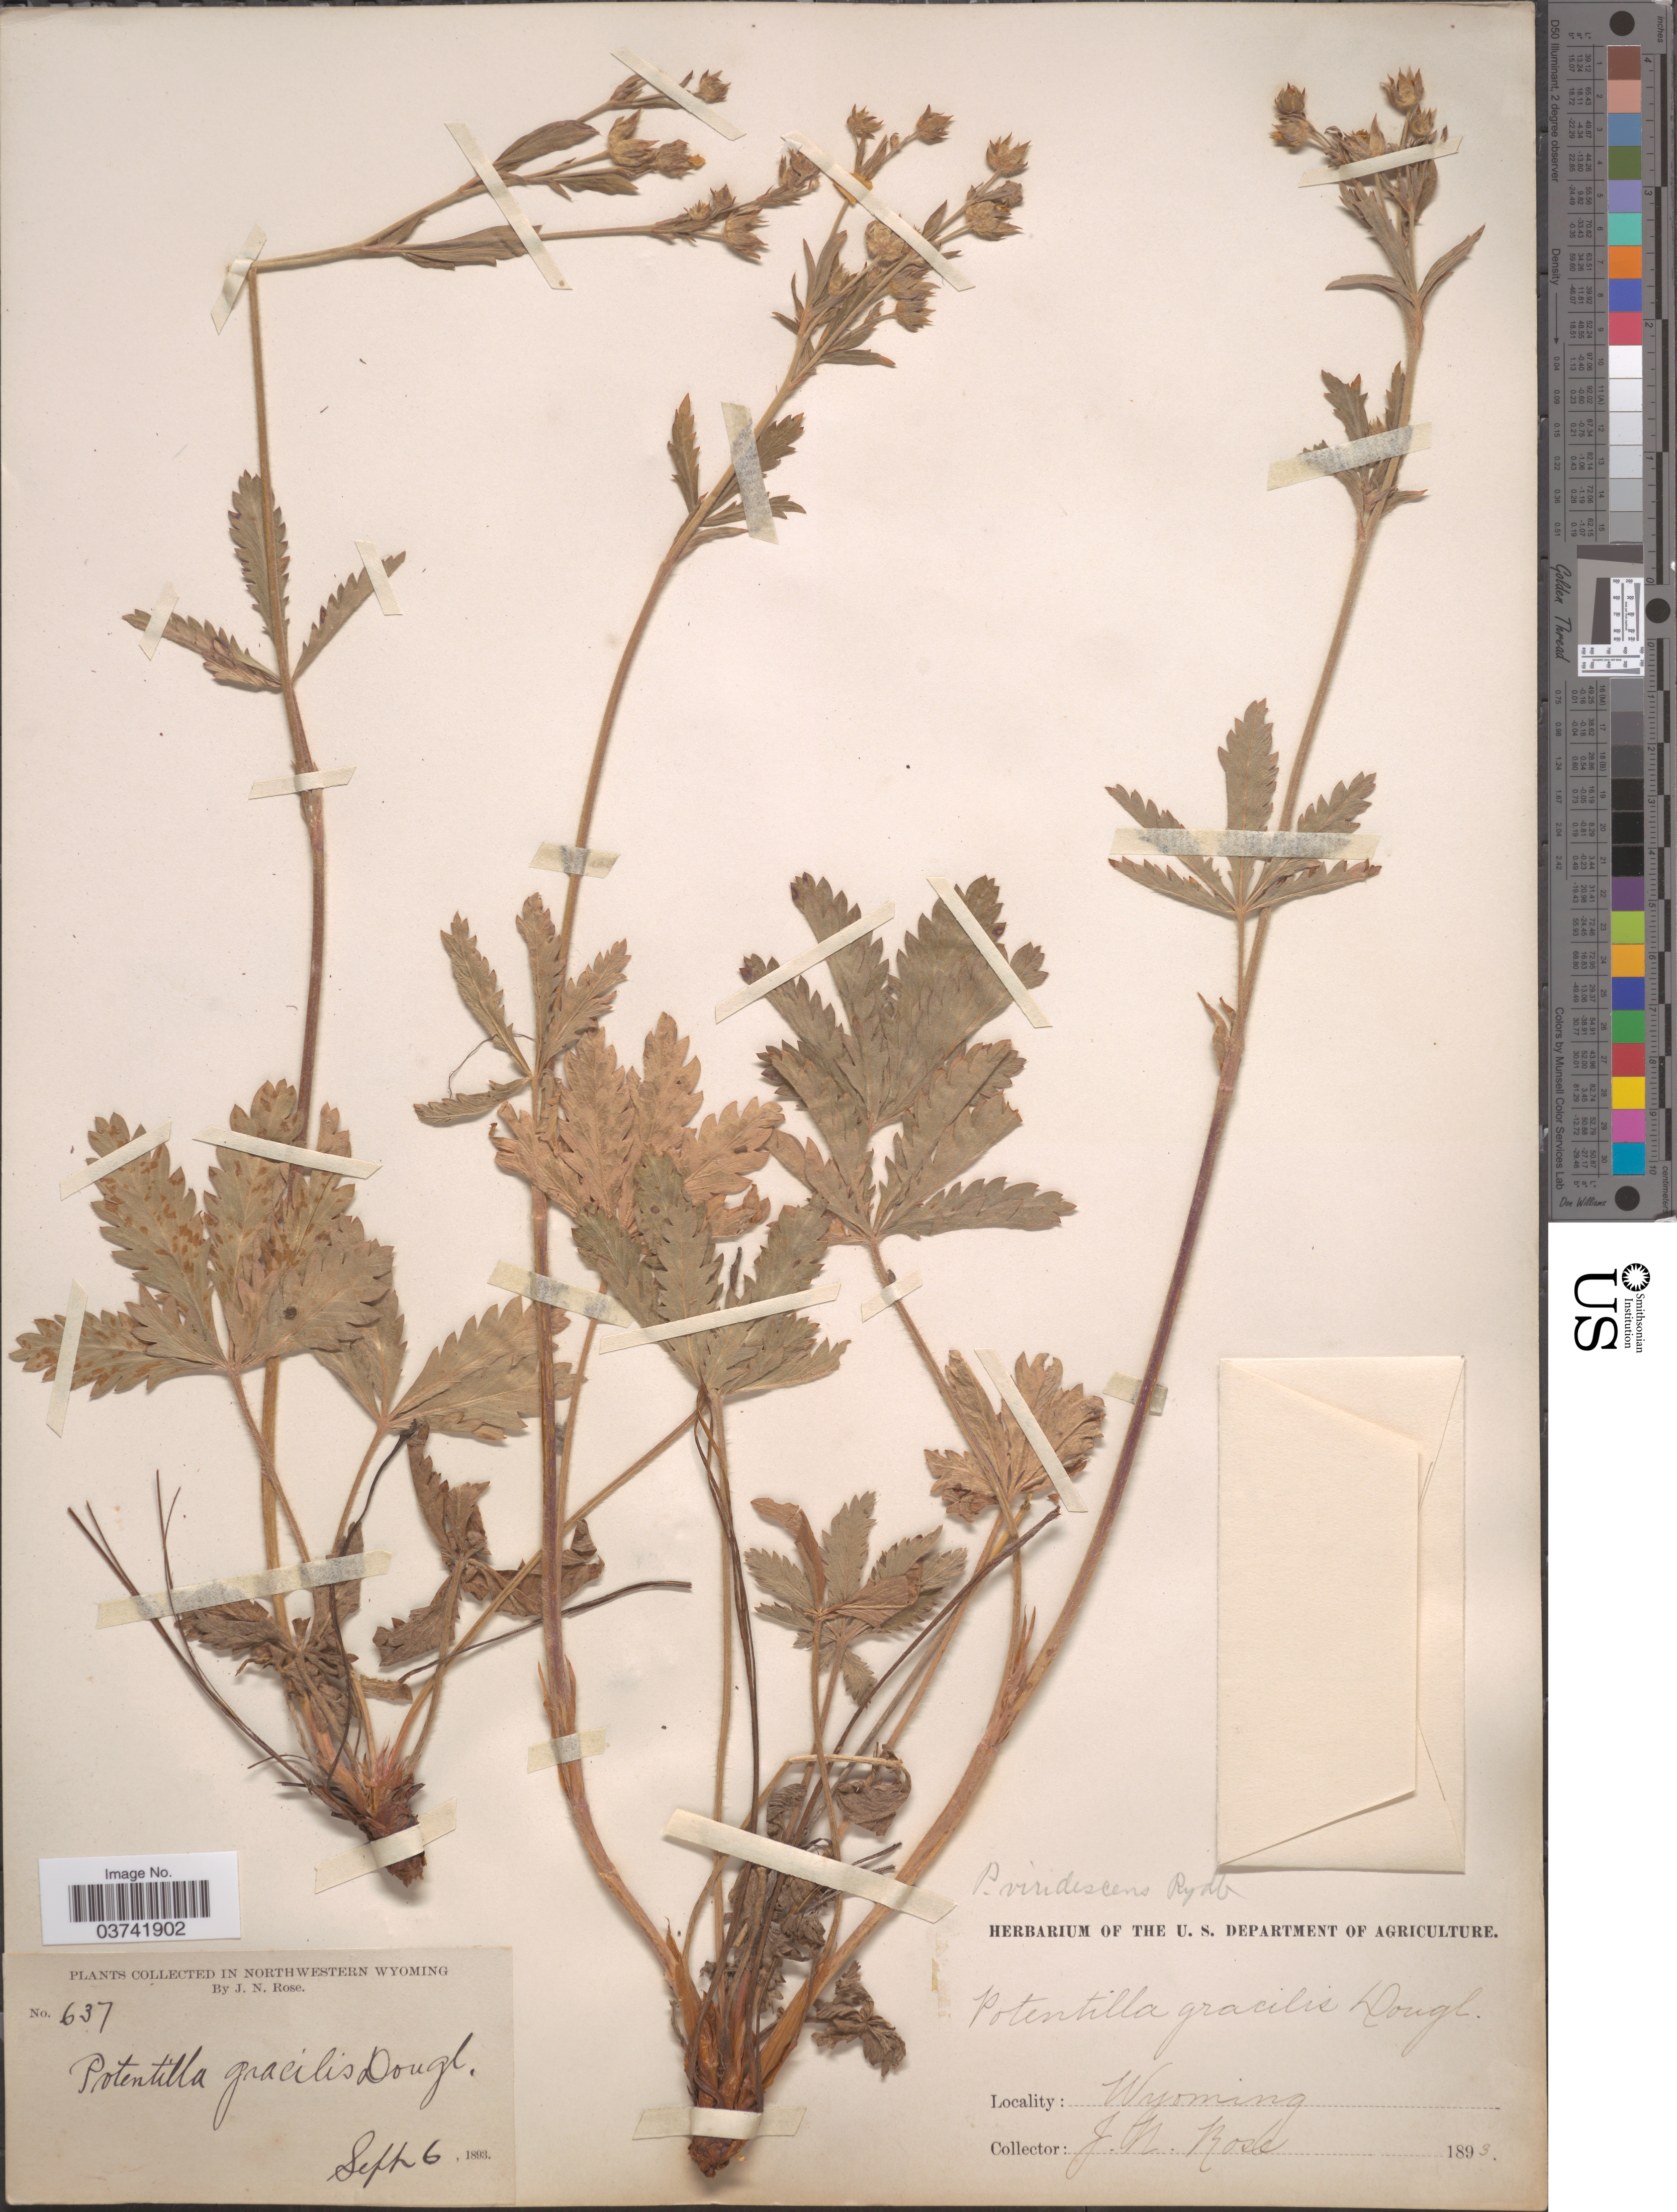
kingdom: Plantae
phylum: Tracheophyta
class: Magnoliopsida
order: Rosales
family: Rosaceae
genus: Potentilla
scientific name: Potentilla viridescens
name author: Rydb.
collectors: J. N. Rose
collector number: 637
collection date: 1893-09-06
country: United States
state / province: Wyoming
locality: Northwestern Wyoming.